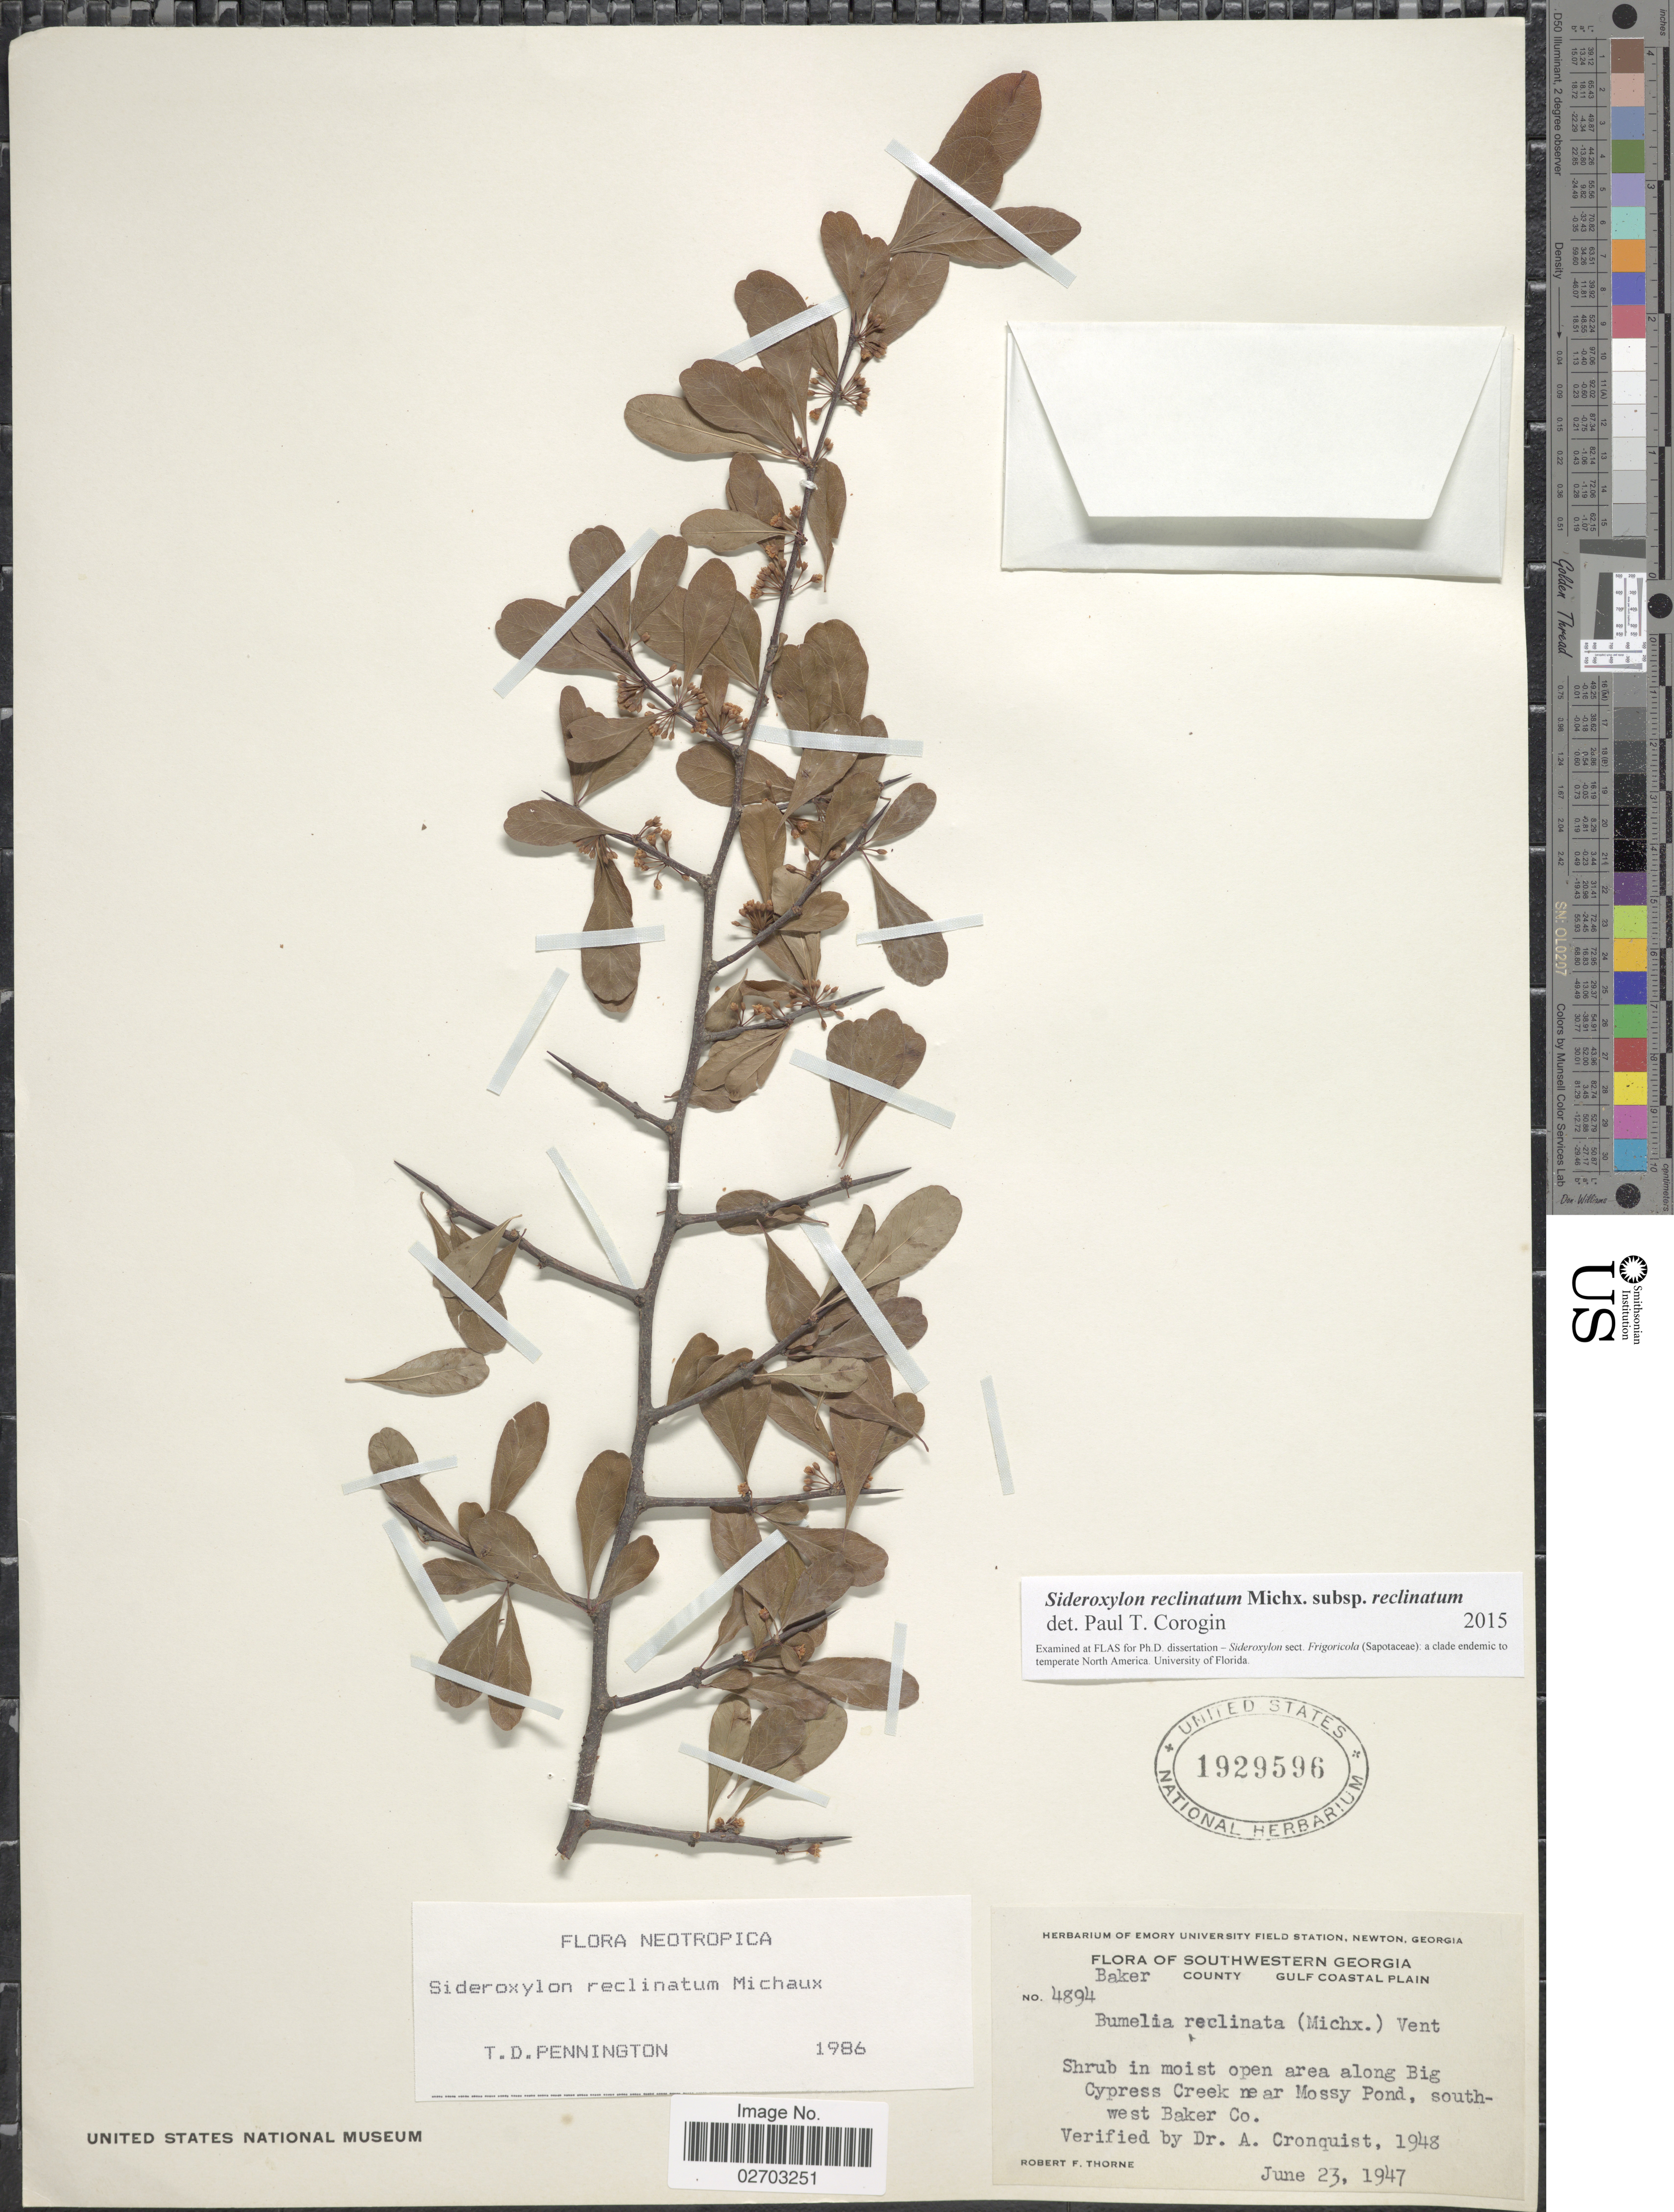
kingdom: Plantae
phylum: Tracheophyta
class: Magnoliopsida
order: Ericales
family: Sapotaceae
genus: Sideroxylon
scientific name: Sideroxylon reclinatum Michx. subsp. reclinatum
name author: Michx.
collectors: R. F. Thorne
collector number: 4894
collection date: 1947-06-23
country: United States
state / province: Georgia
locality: Southwestern Georgia, Baker County, Gulf Coastal Plain, in moist open area along Big Cypress Creek near Mossy Pond, south-west Baker Co.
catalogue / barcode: US 1929596